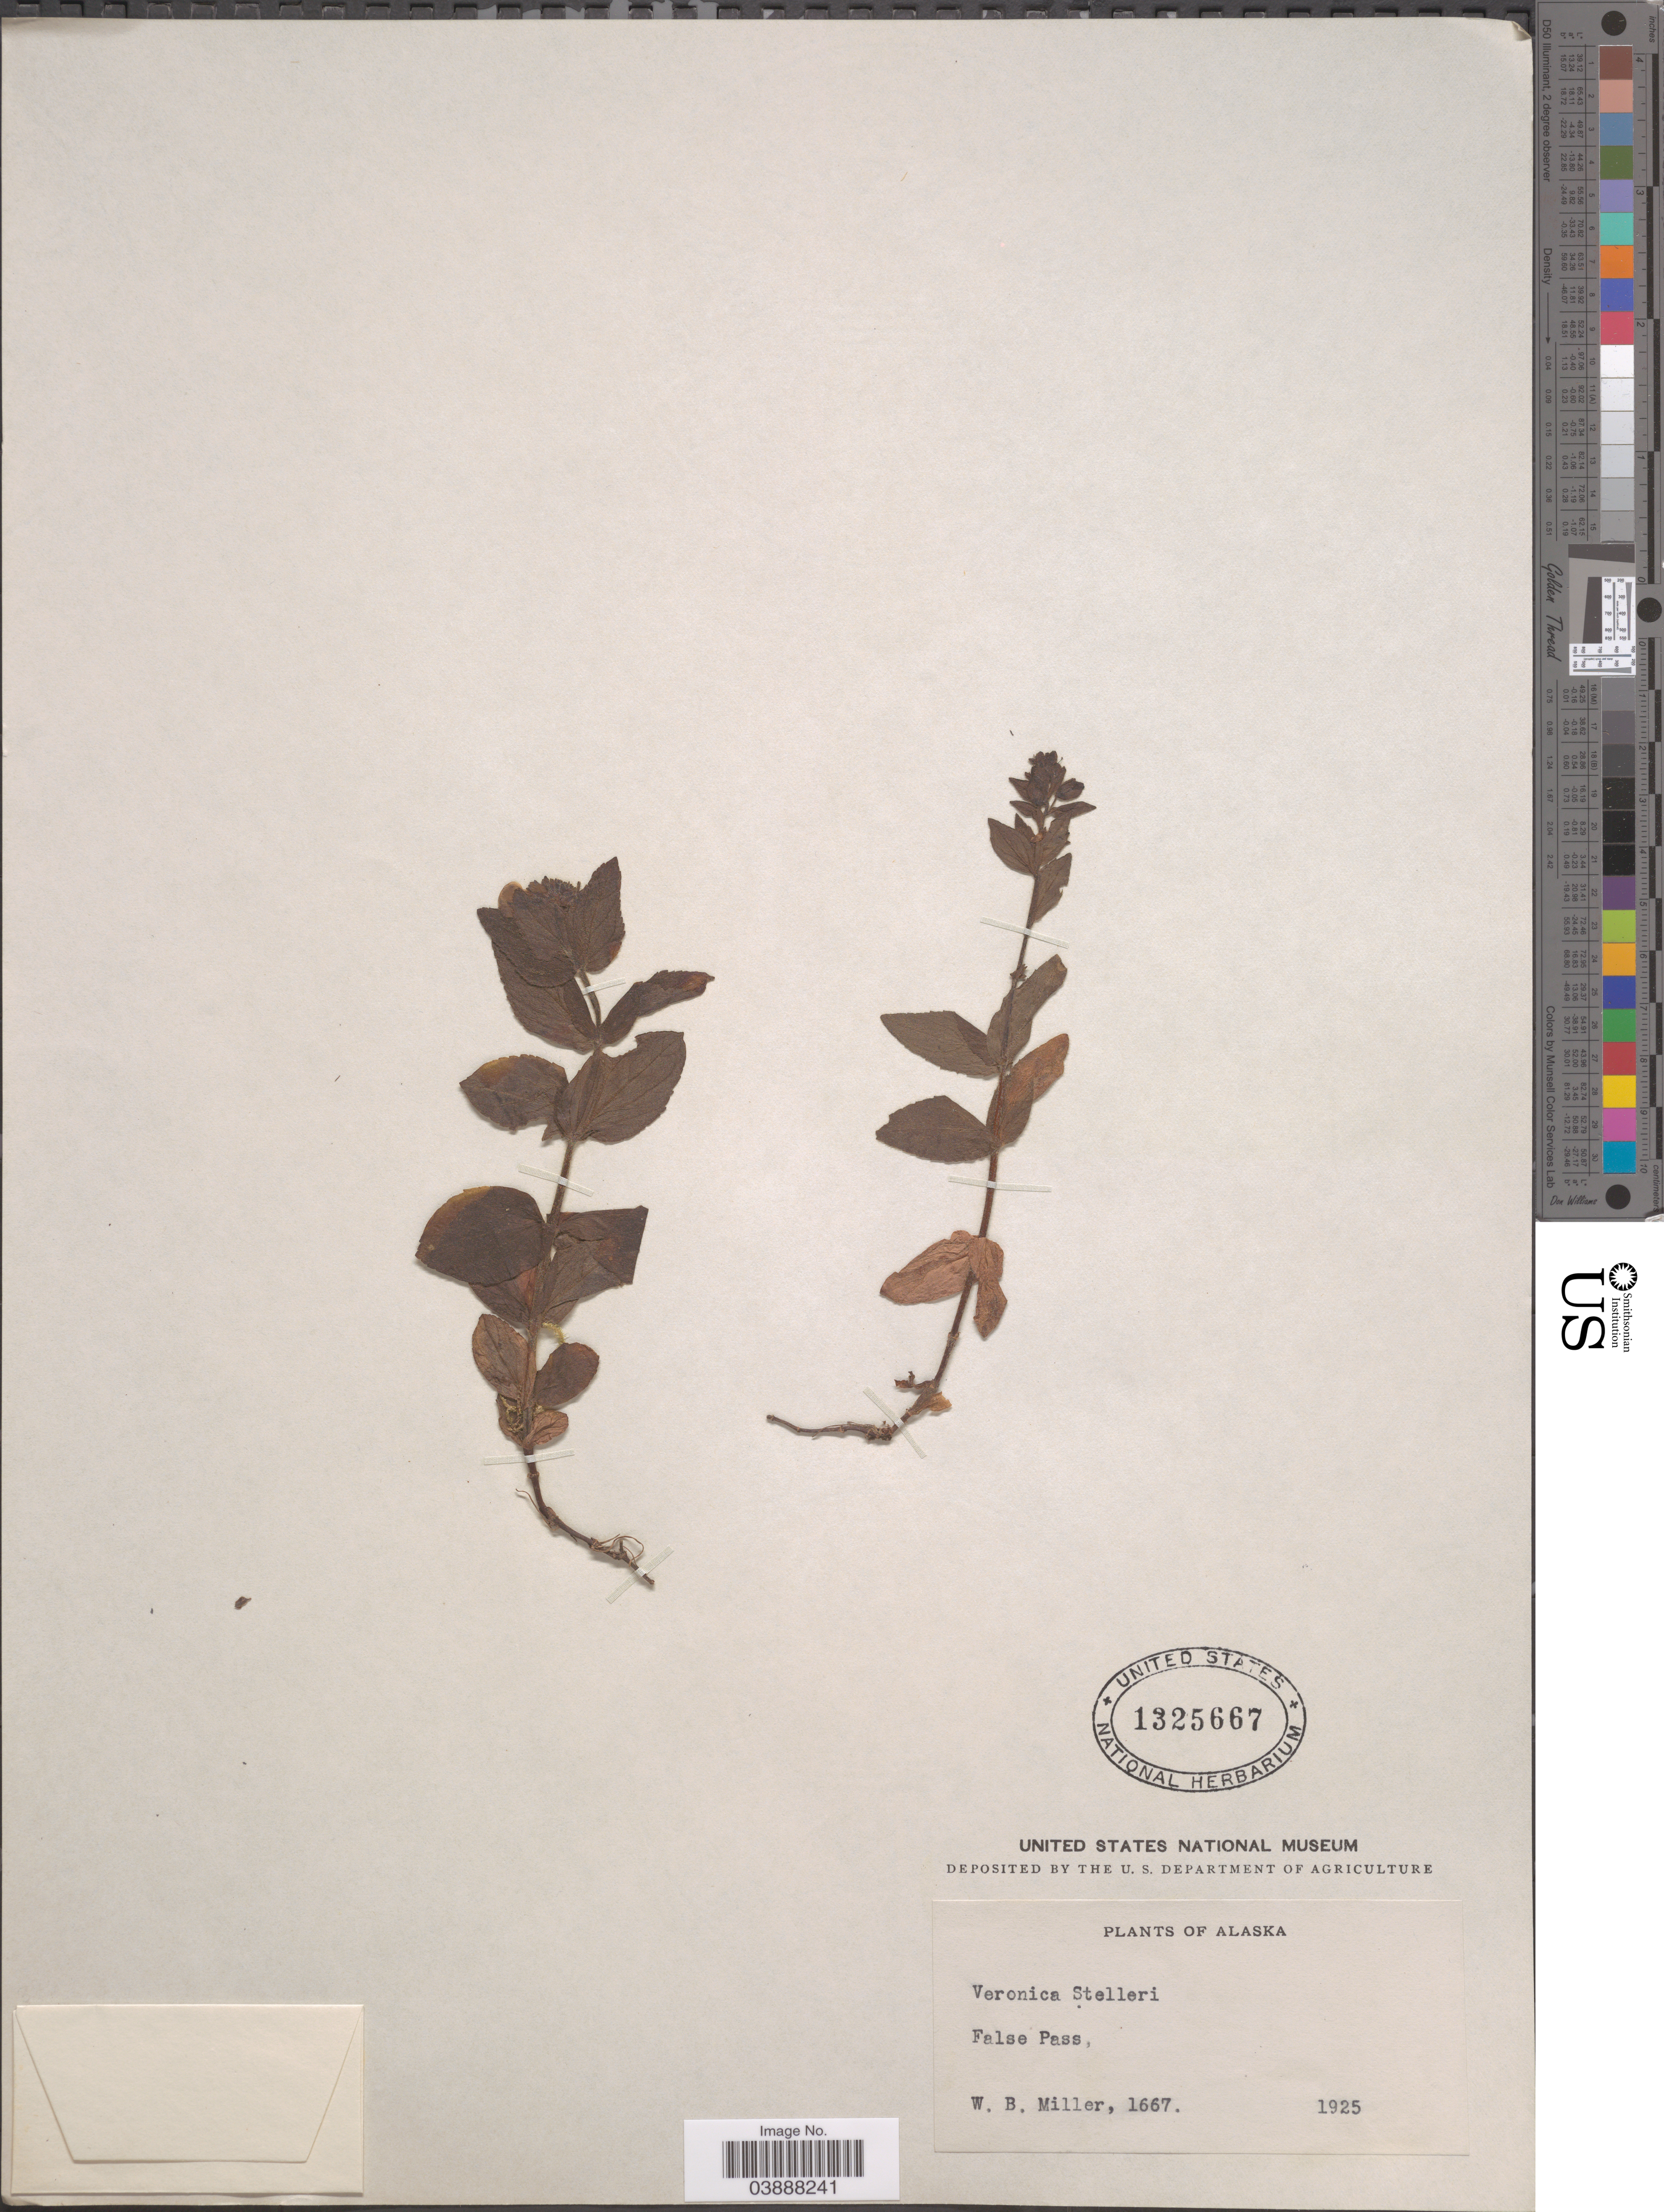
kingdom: Plantae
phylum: Tracheophyta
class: Magnoliopsida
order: Lamiales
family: Plantaginaceae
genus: Veronica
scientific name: Veronica stelleri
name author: Pall.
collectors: W. Miller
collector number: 1667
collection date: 1925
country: United States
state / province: Alaska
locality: False Pass.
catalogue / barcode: US 1325667